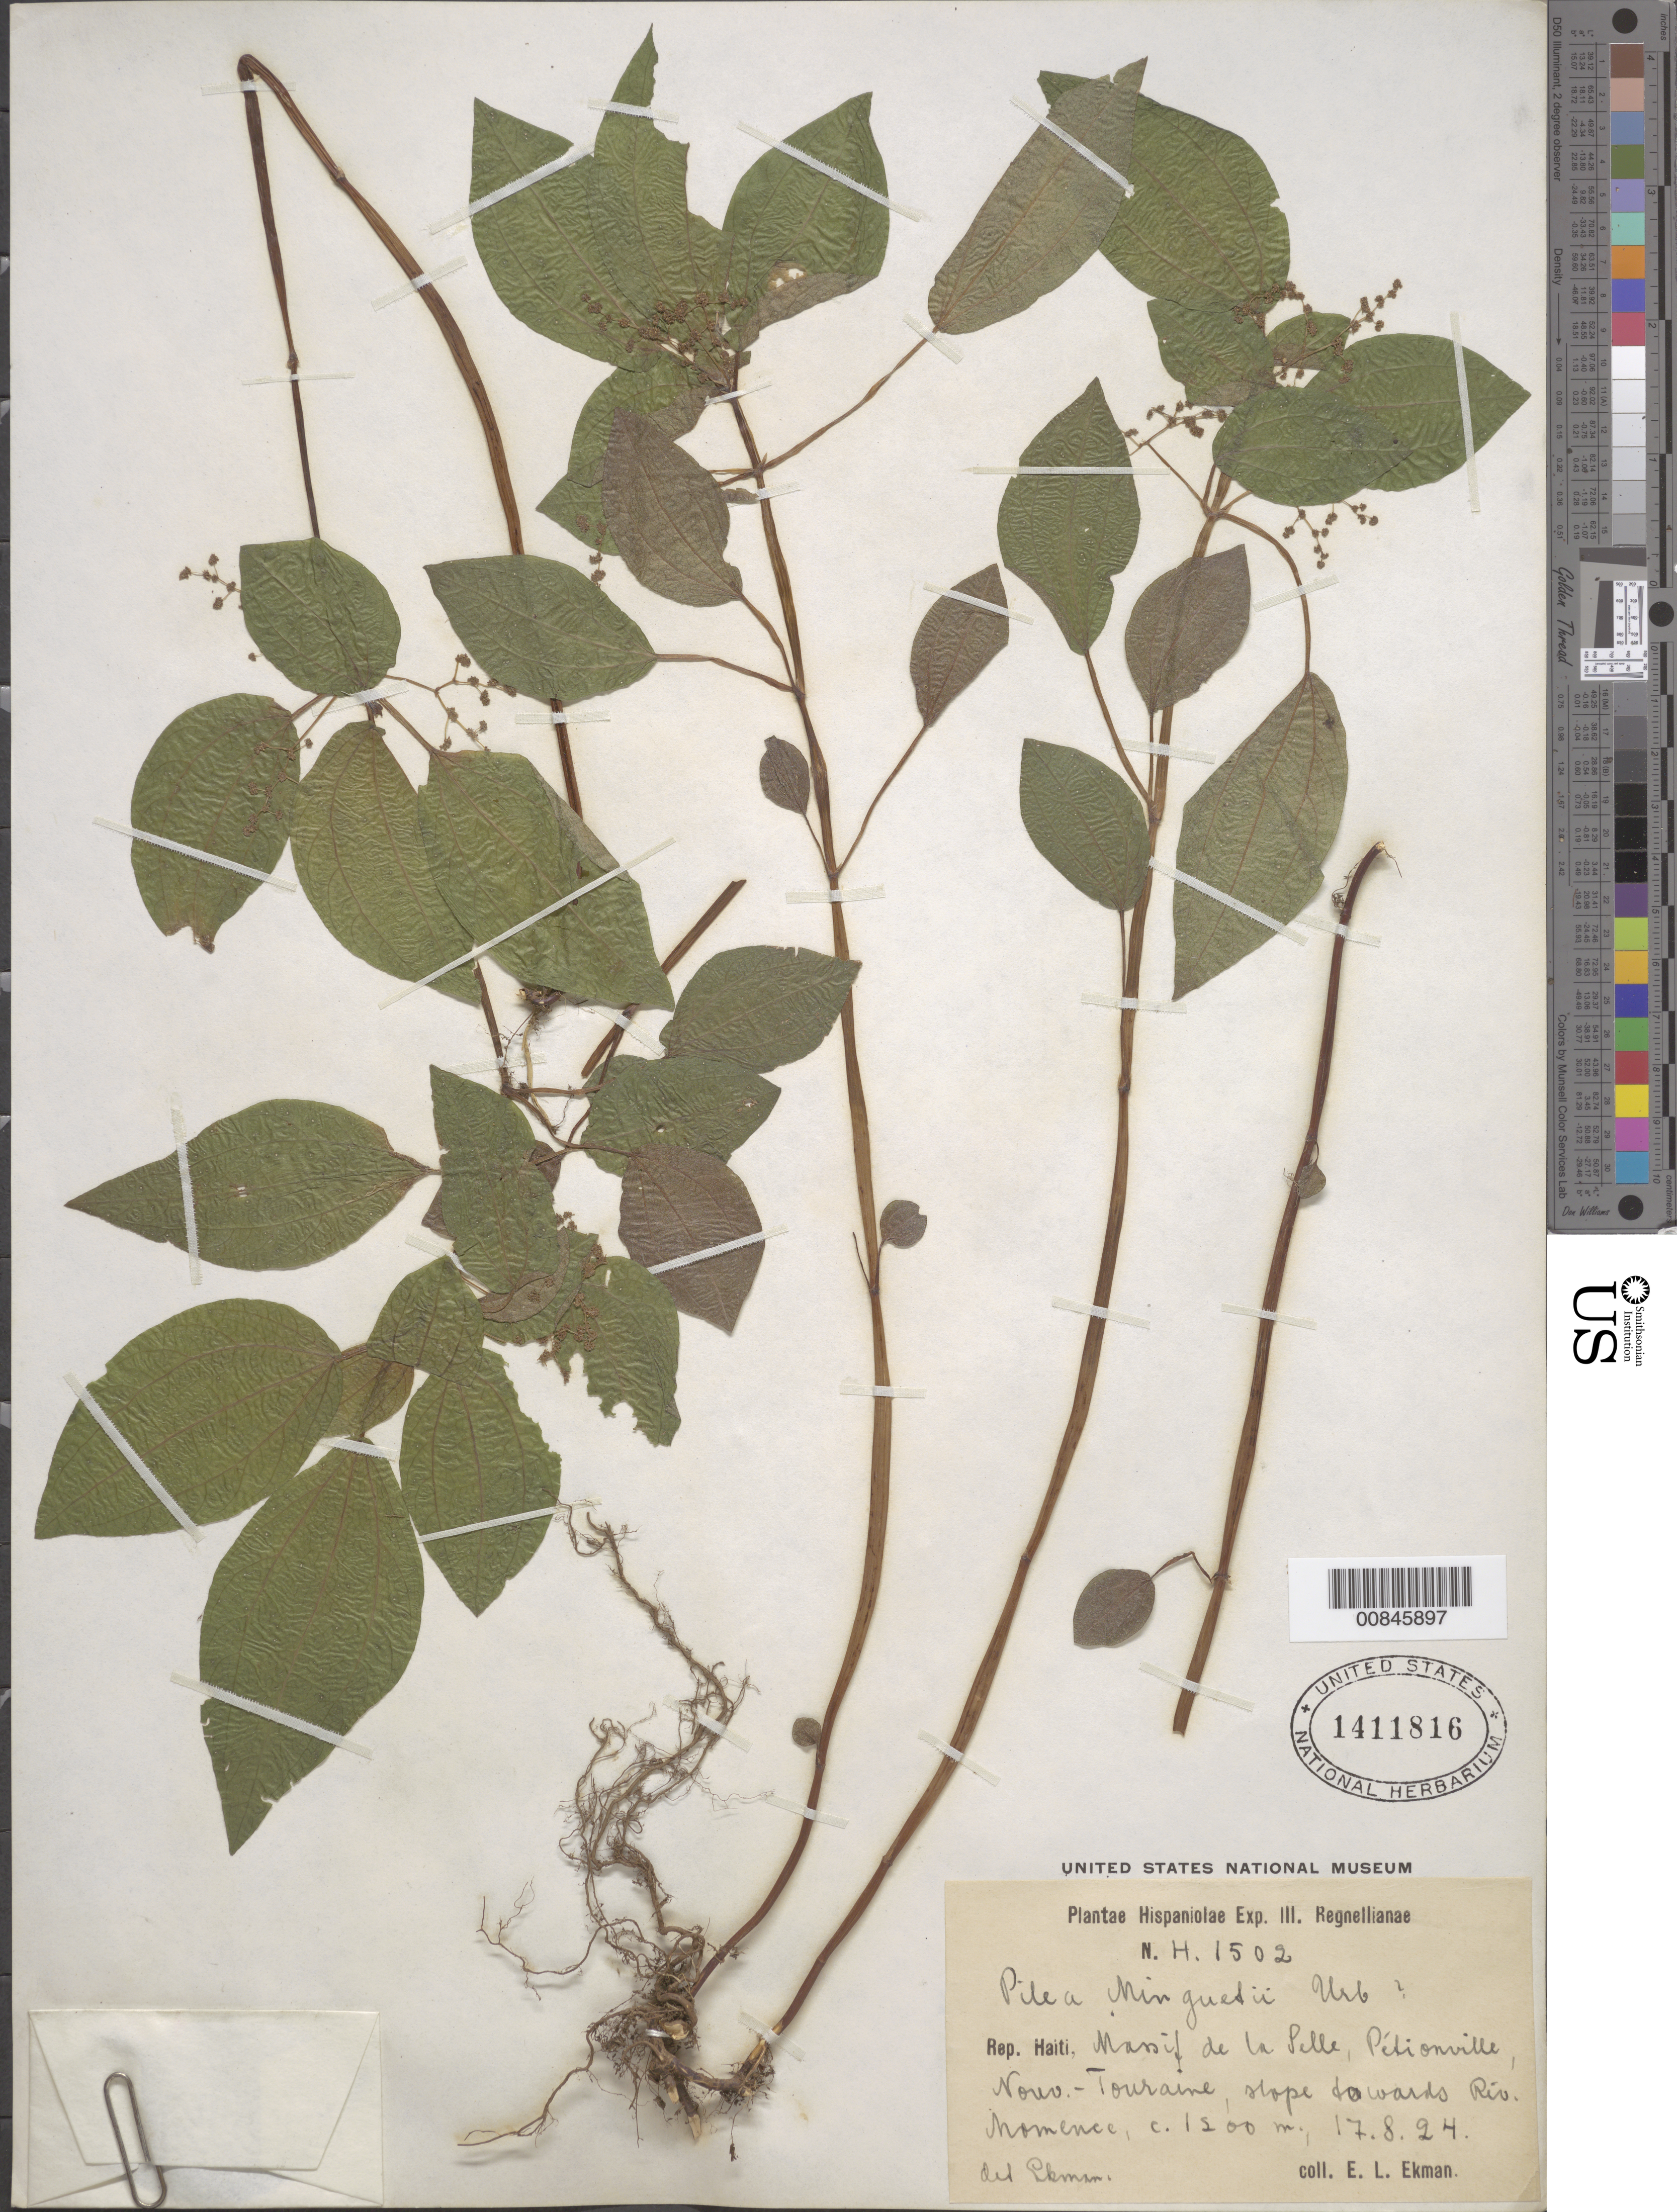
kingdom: Plantae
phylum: Tracheophyta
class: Magnoliopsida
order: Rosales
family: Urticaceae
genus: Pilea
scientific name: Pilea minguetii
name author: Urb.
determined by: Ekman, E. L.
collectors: E. L. Ekman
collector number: H 1502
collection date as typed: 17 Aug 1924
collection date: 1924-08-17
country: Haiti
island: Hispaniola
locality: Massif de la Selle, Pétionville, Nouvelle-Touraine, slope towards Riv. Momence.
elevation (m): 1200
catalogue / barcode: US 1411816